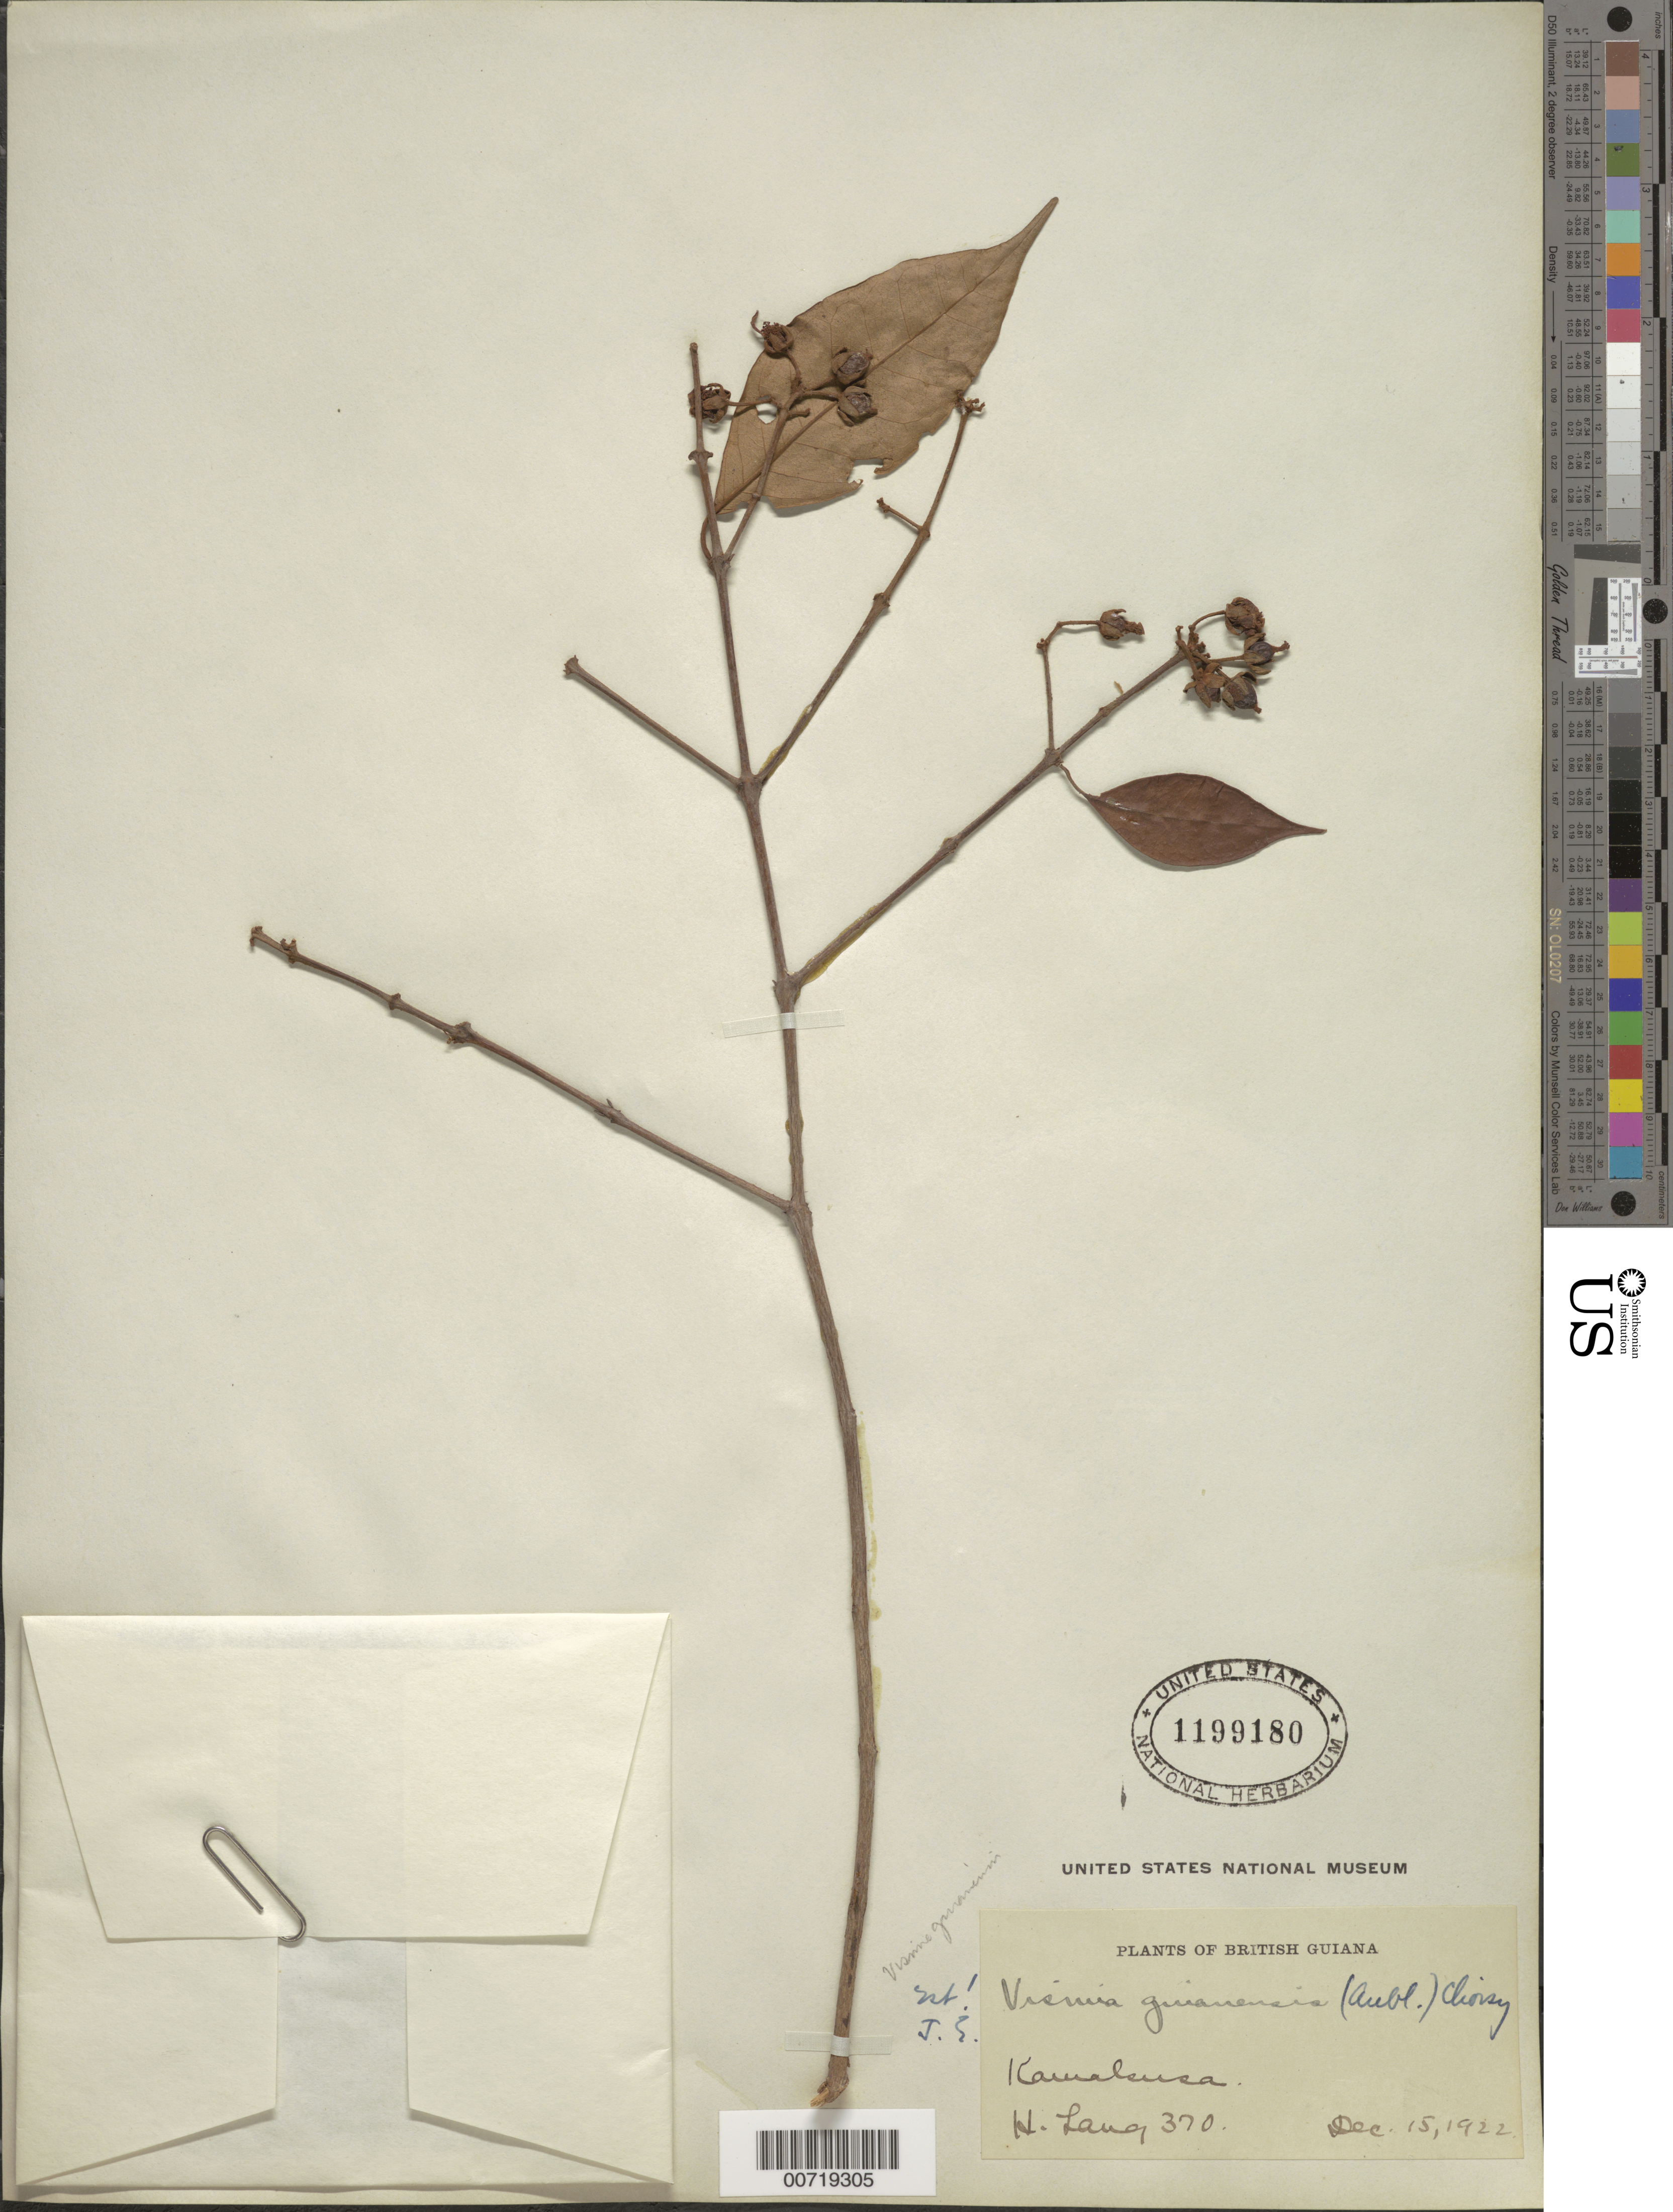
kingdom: Plantae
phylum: Tracheophyta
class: Magnoliopsida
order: Malpighiales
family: Hypericaceae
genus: Vismia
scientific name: Vismia guianensis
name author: (Aubl.) Pers.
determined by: Ewan, J. A.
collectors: H. Lang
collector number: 370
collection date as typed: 15-Dec-22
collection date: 1922-12-15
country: Guyana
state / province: Cuyuni-Mazaruni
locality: Kamakusa, Upper Mazaruni R.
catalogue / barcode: US 1199180